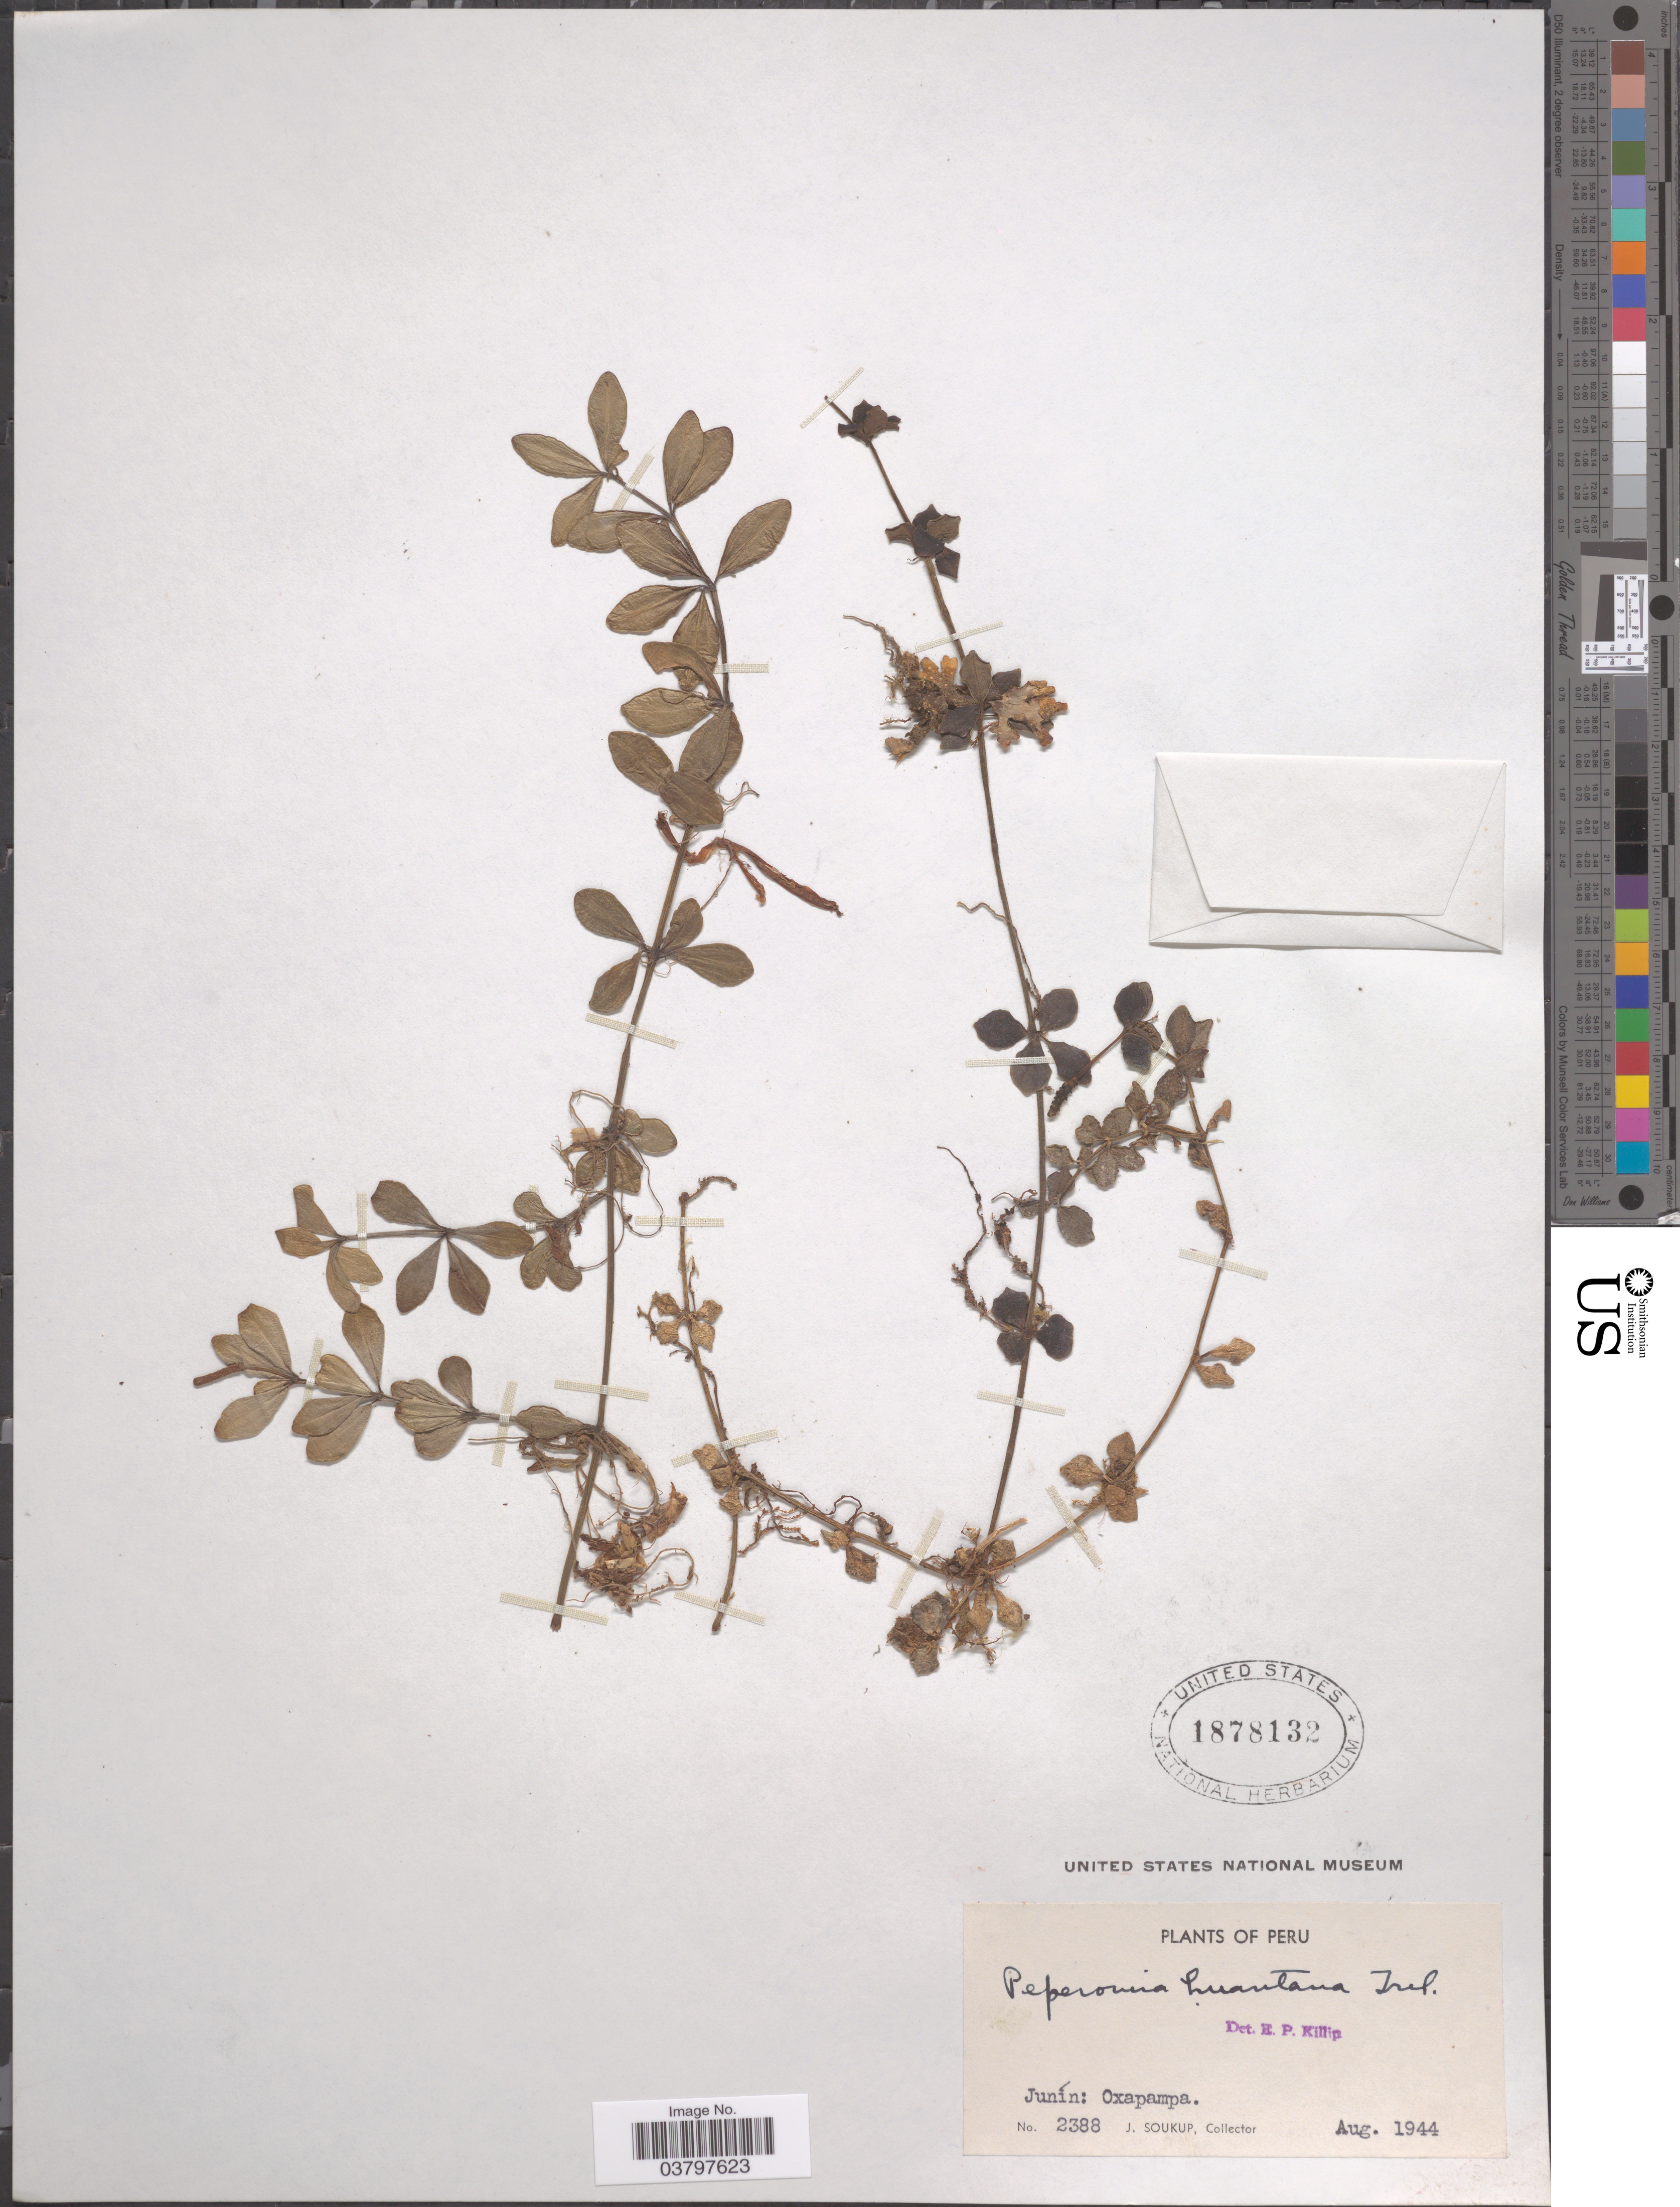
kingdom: Plantae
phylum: Tracheophyta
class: Magnoliopsida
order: Piperales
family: Piperaceae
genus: Peperomia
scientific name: Peperomia huantana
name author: Trel. in J.F. Macbr.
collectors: J. Soukup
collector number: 2388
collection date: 1944-08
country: Peru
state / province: Junín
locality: Oxapampa.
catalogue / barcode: US 1878132